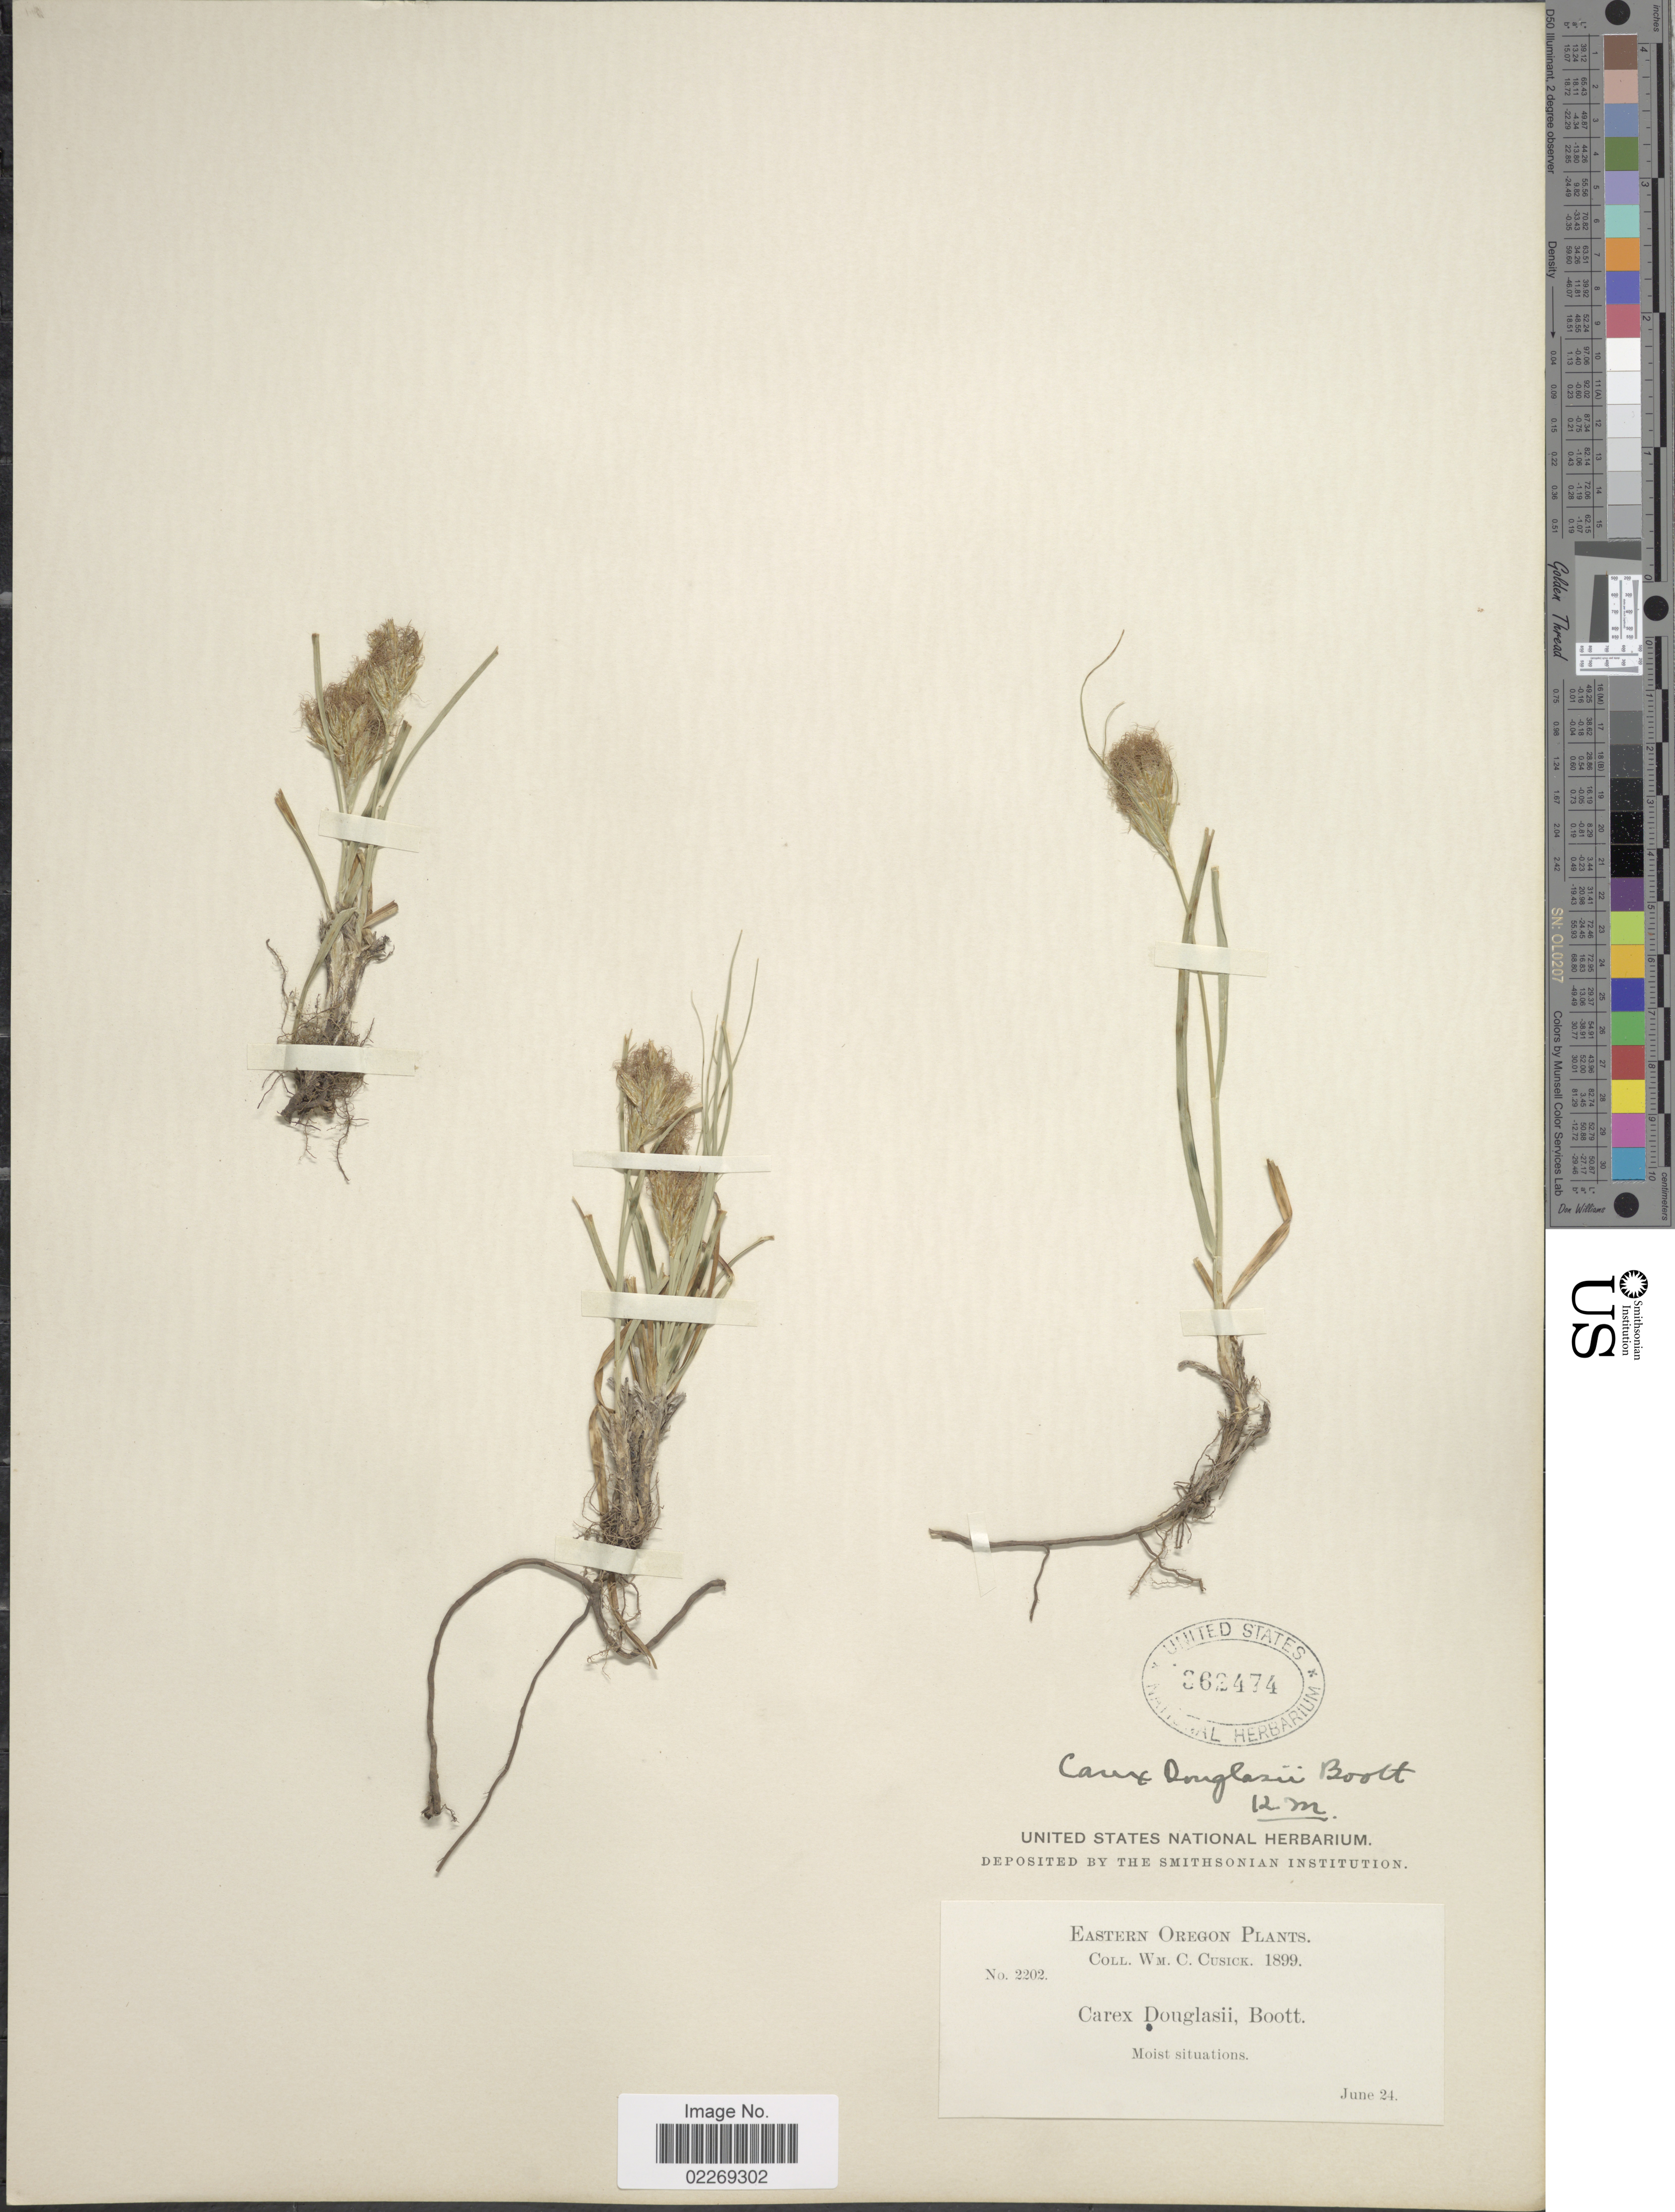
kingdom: Plantae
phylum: Tracheophyta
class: Liliopsida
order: Poales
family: Cyperaceae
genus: Carex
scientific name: Carex douglasii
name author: Boott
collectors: W. C. Cusick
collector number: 2202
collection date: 1899-06-24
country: United States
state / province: Oregon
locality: Eastern Oregon. Moist situations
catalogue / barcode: US 362474